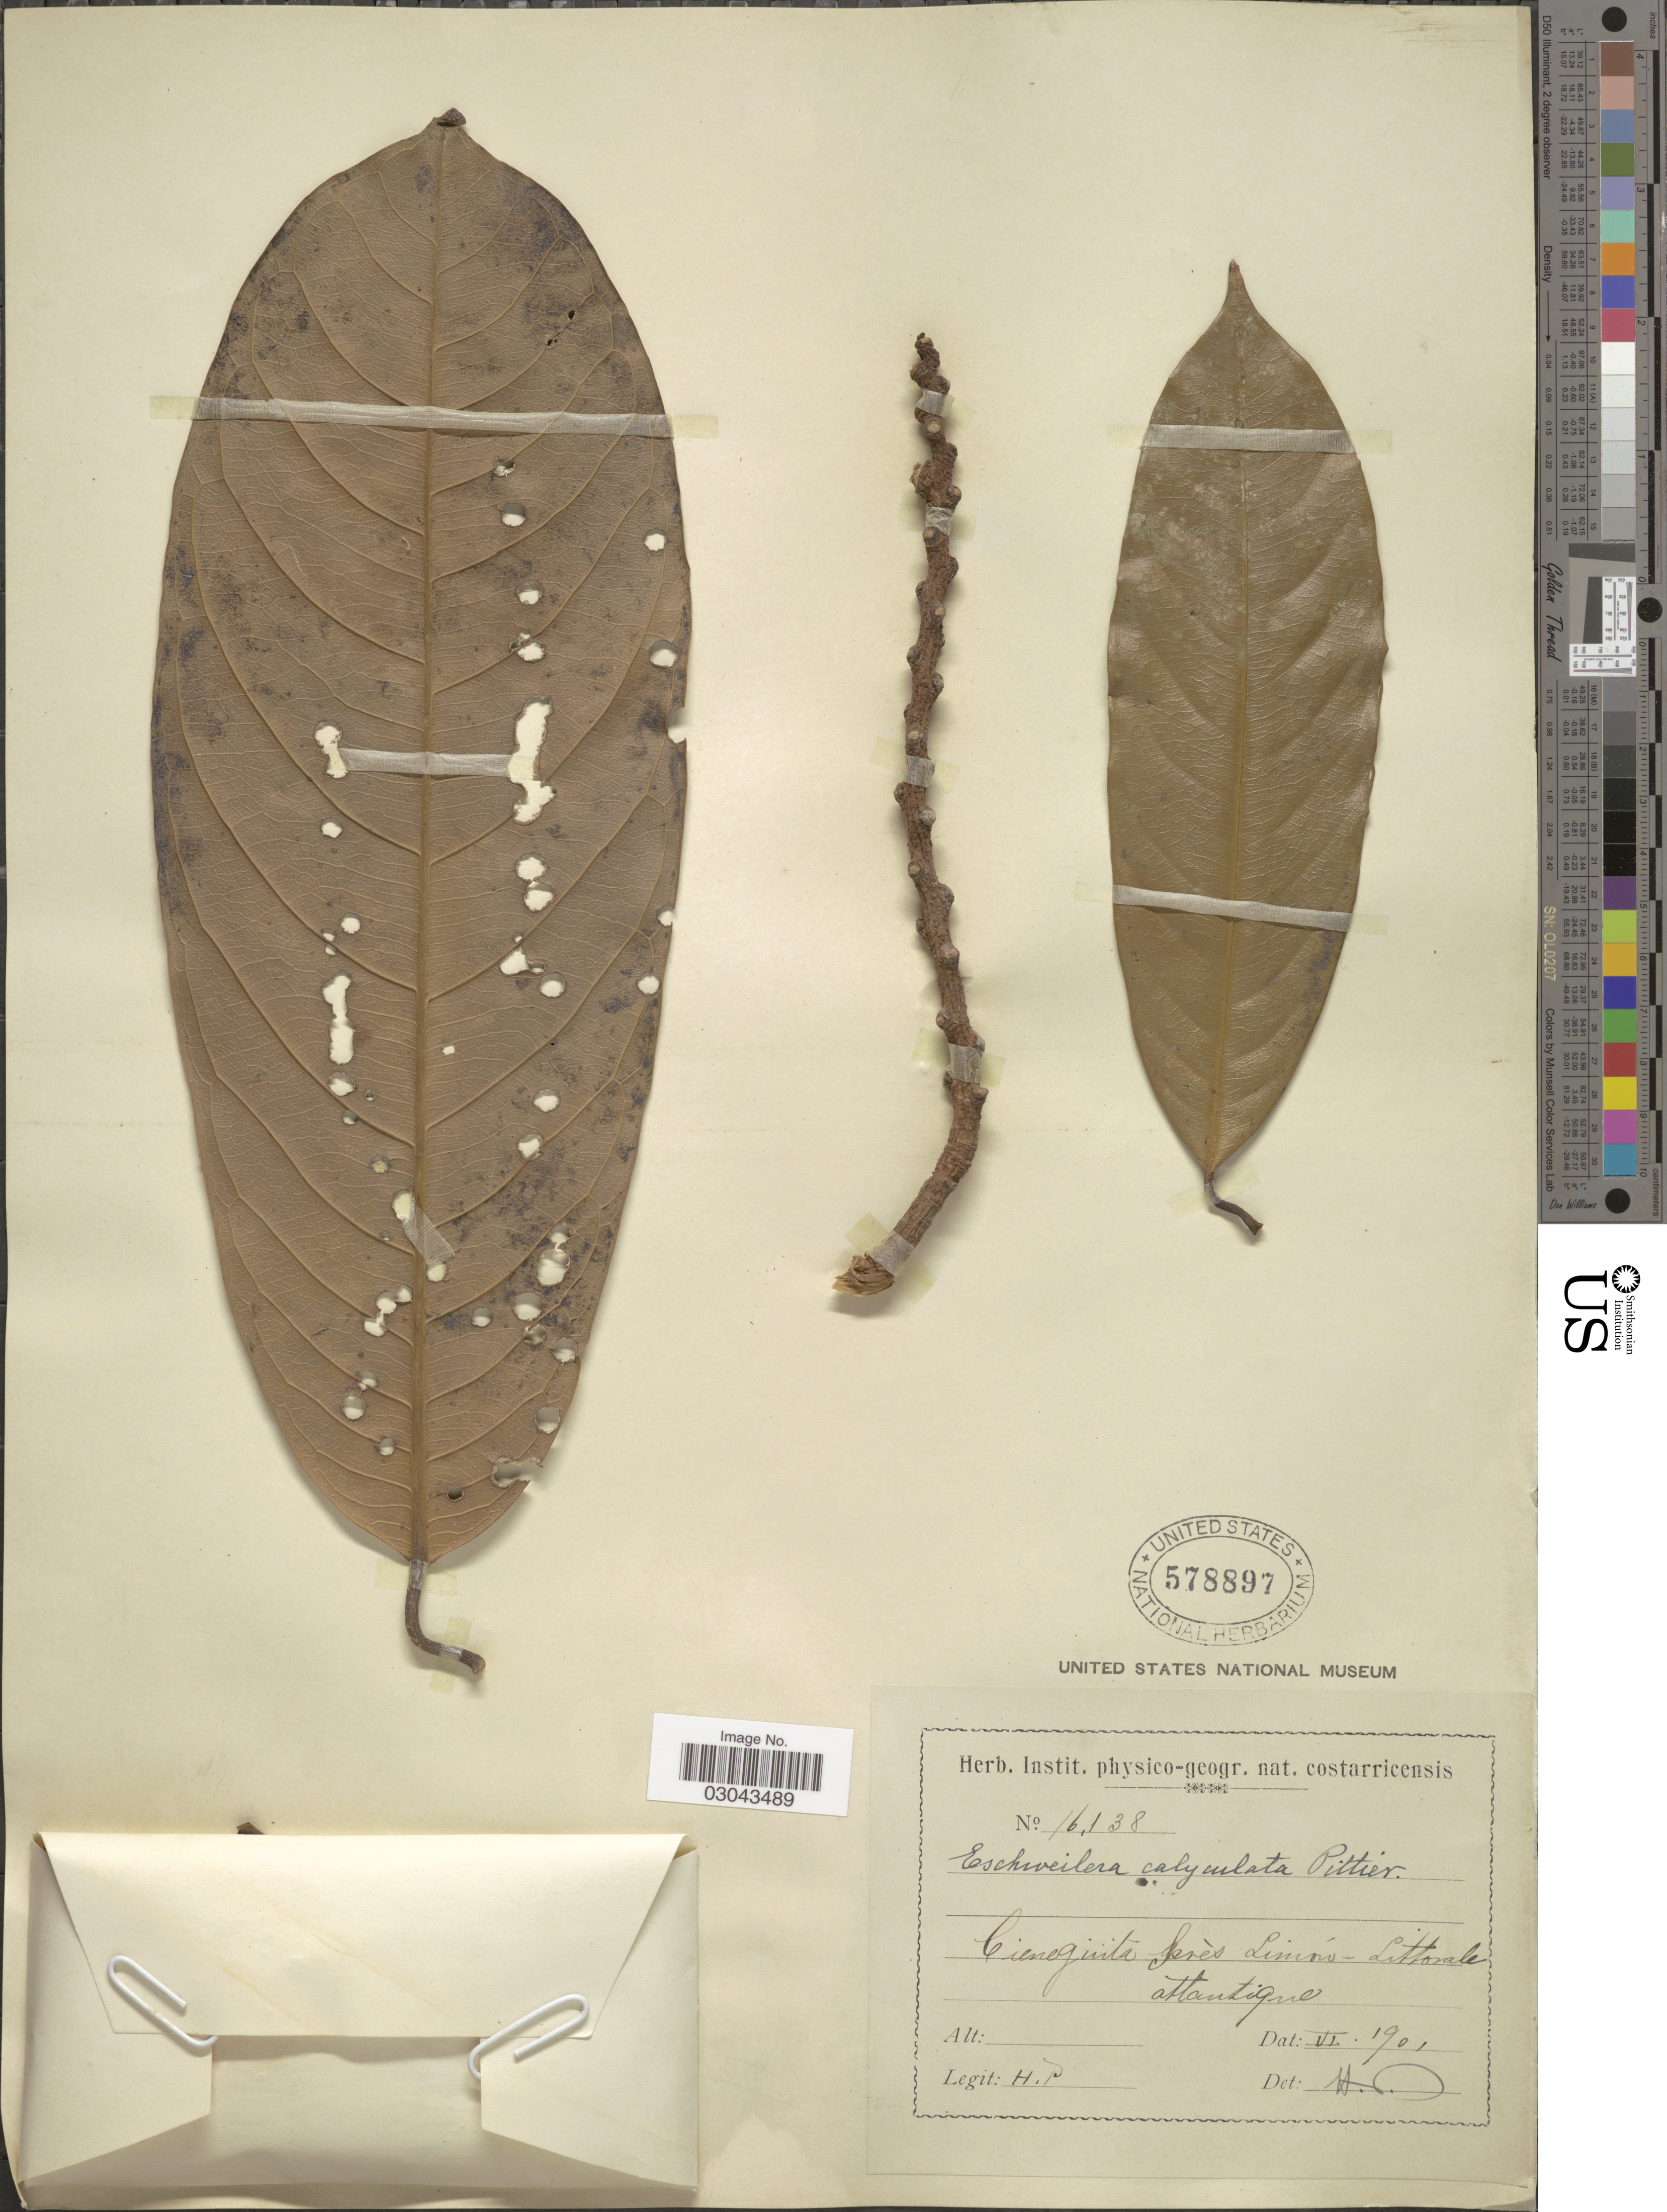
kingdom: Plantae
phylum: Tracheophyta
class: Magnoliopsida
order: Ericales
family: Lecythidaceae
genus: Eschweilera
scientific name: Eschweilera calyculata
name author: Pittier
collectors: H. F. Pittier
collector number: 16138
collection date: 1901-06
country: Costa Rica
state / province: Limón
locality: Cieneguita près Limón-Littorale Atlantique.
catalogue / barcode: US 578897